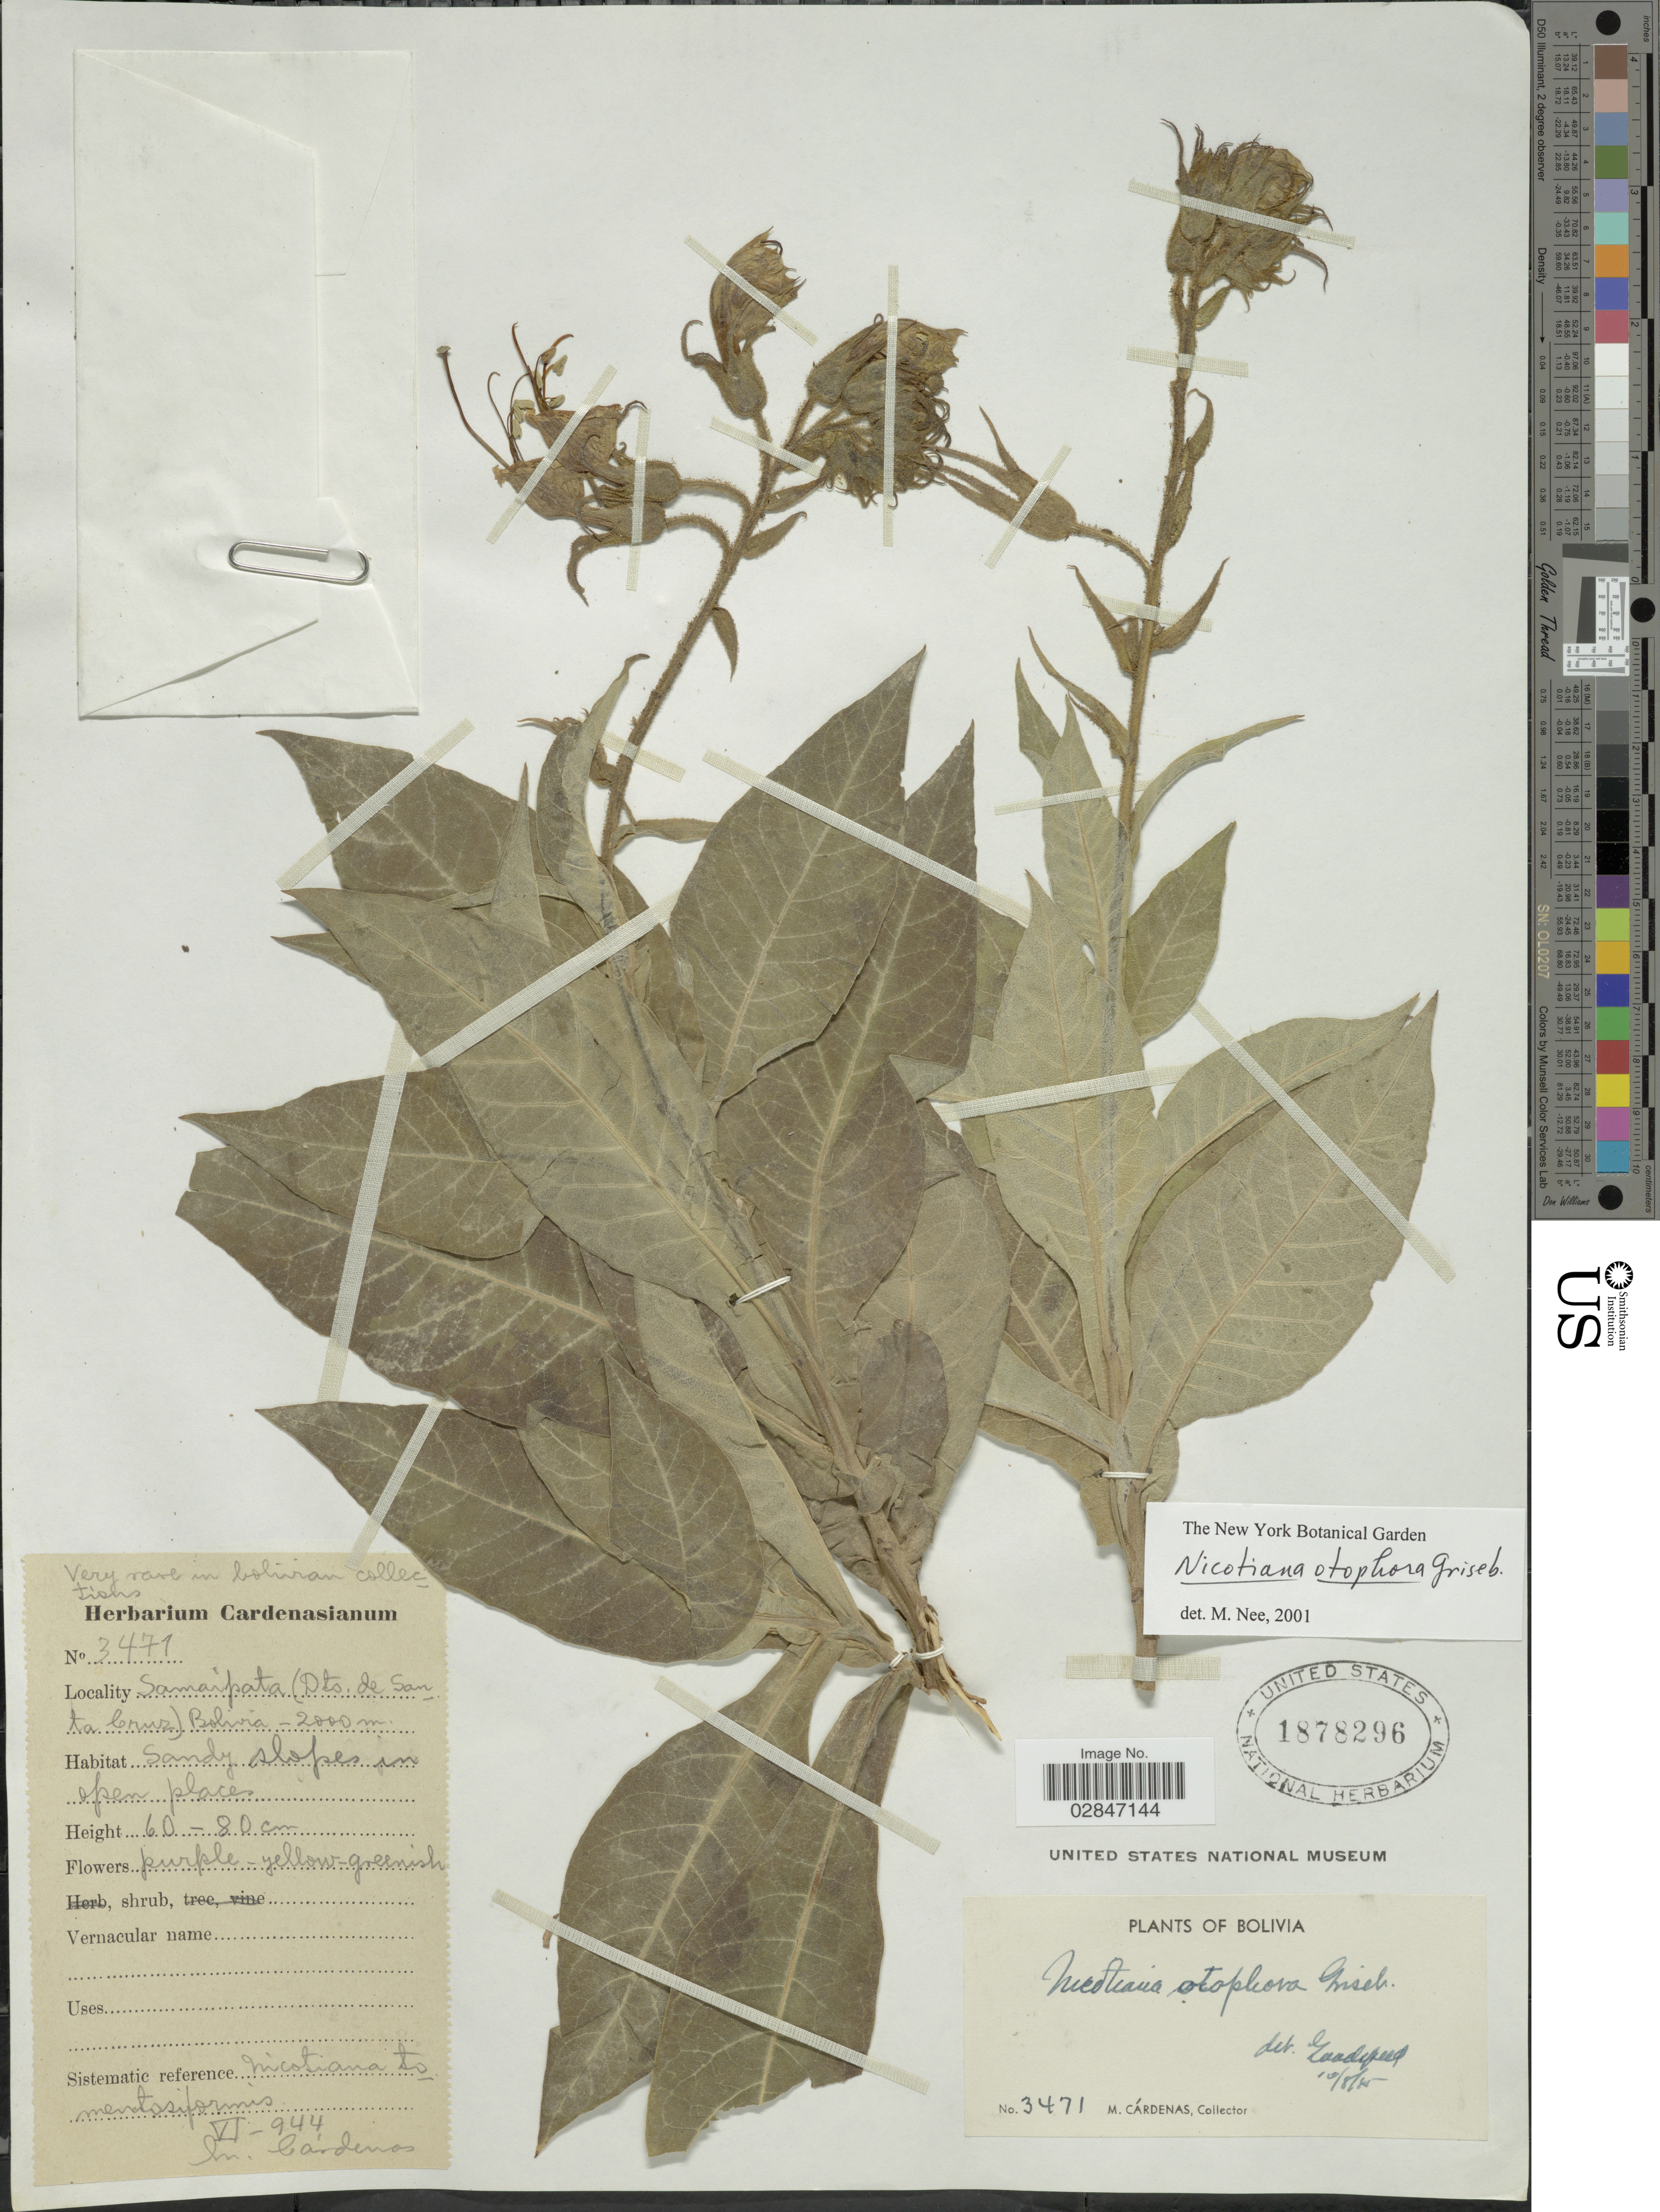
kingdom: Plantae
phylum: Tracheophyta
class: Magnoliopsida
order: Solanales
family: Solanaceae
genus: Nicotiana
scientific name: Nicotiana otophora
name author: Griseb.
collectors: M. Cárdenas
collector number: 3471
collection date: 1944-06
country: Bolivia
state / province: Santa Cruz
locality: Samaipata (Dto. de Santa Cruz).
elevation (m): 2000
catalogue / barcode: US 1878296